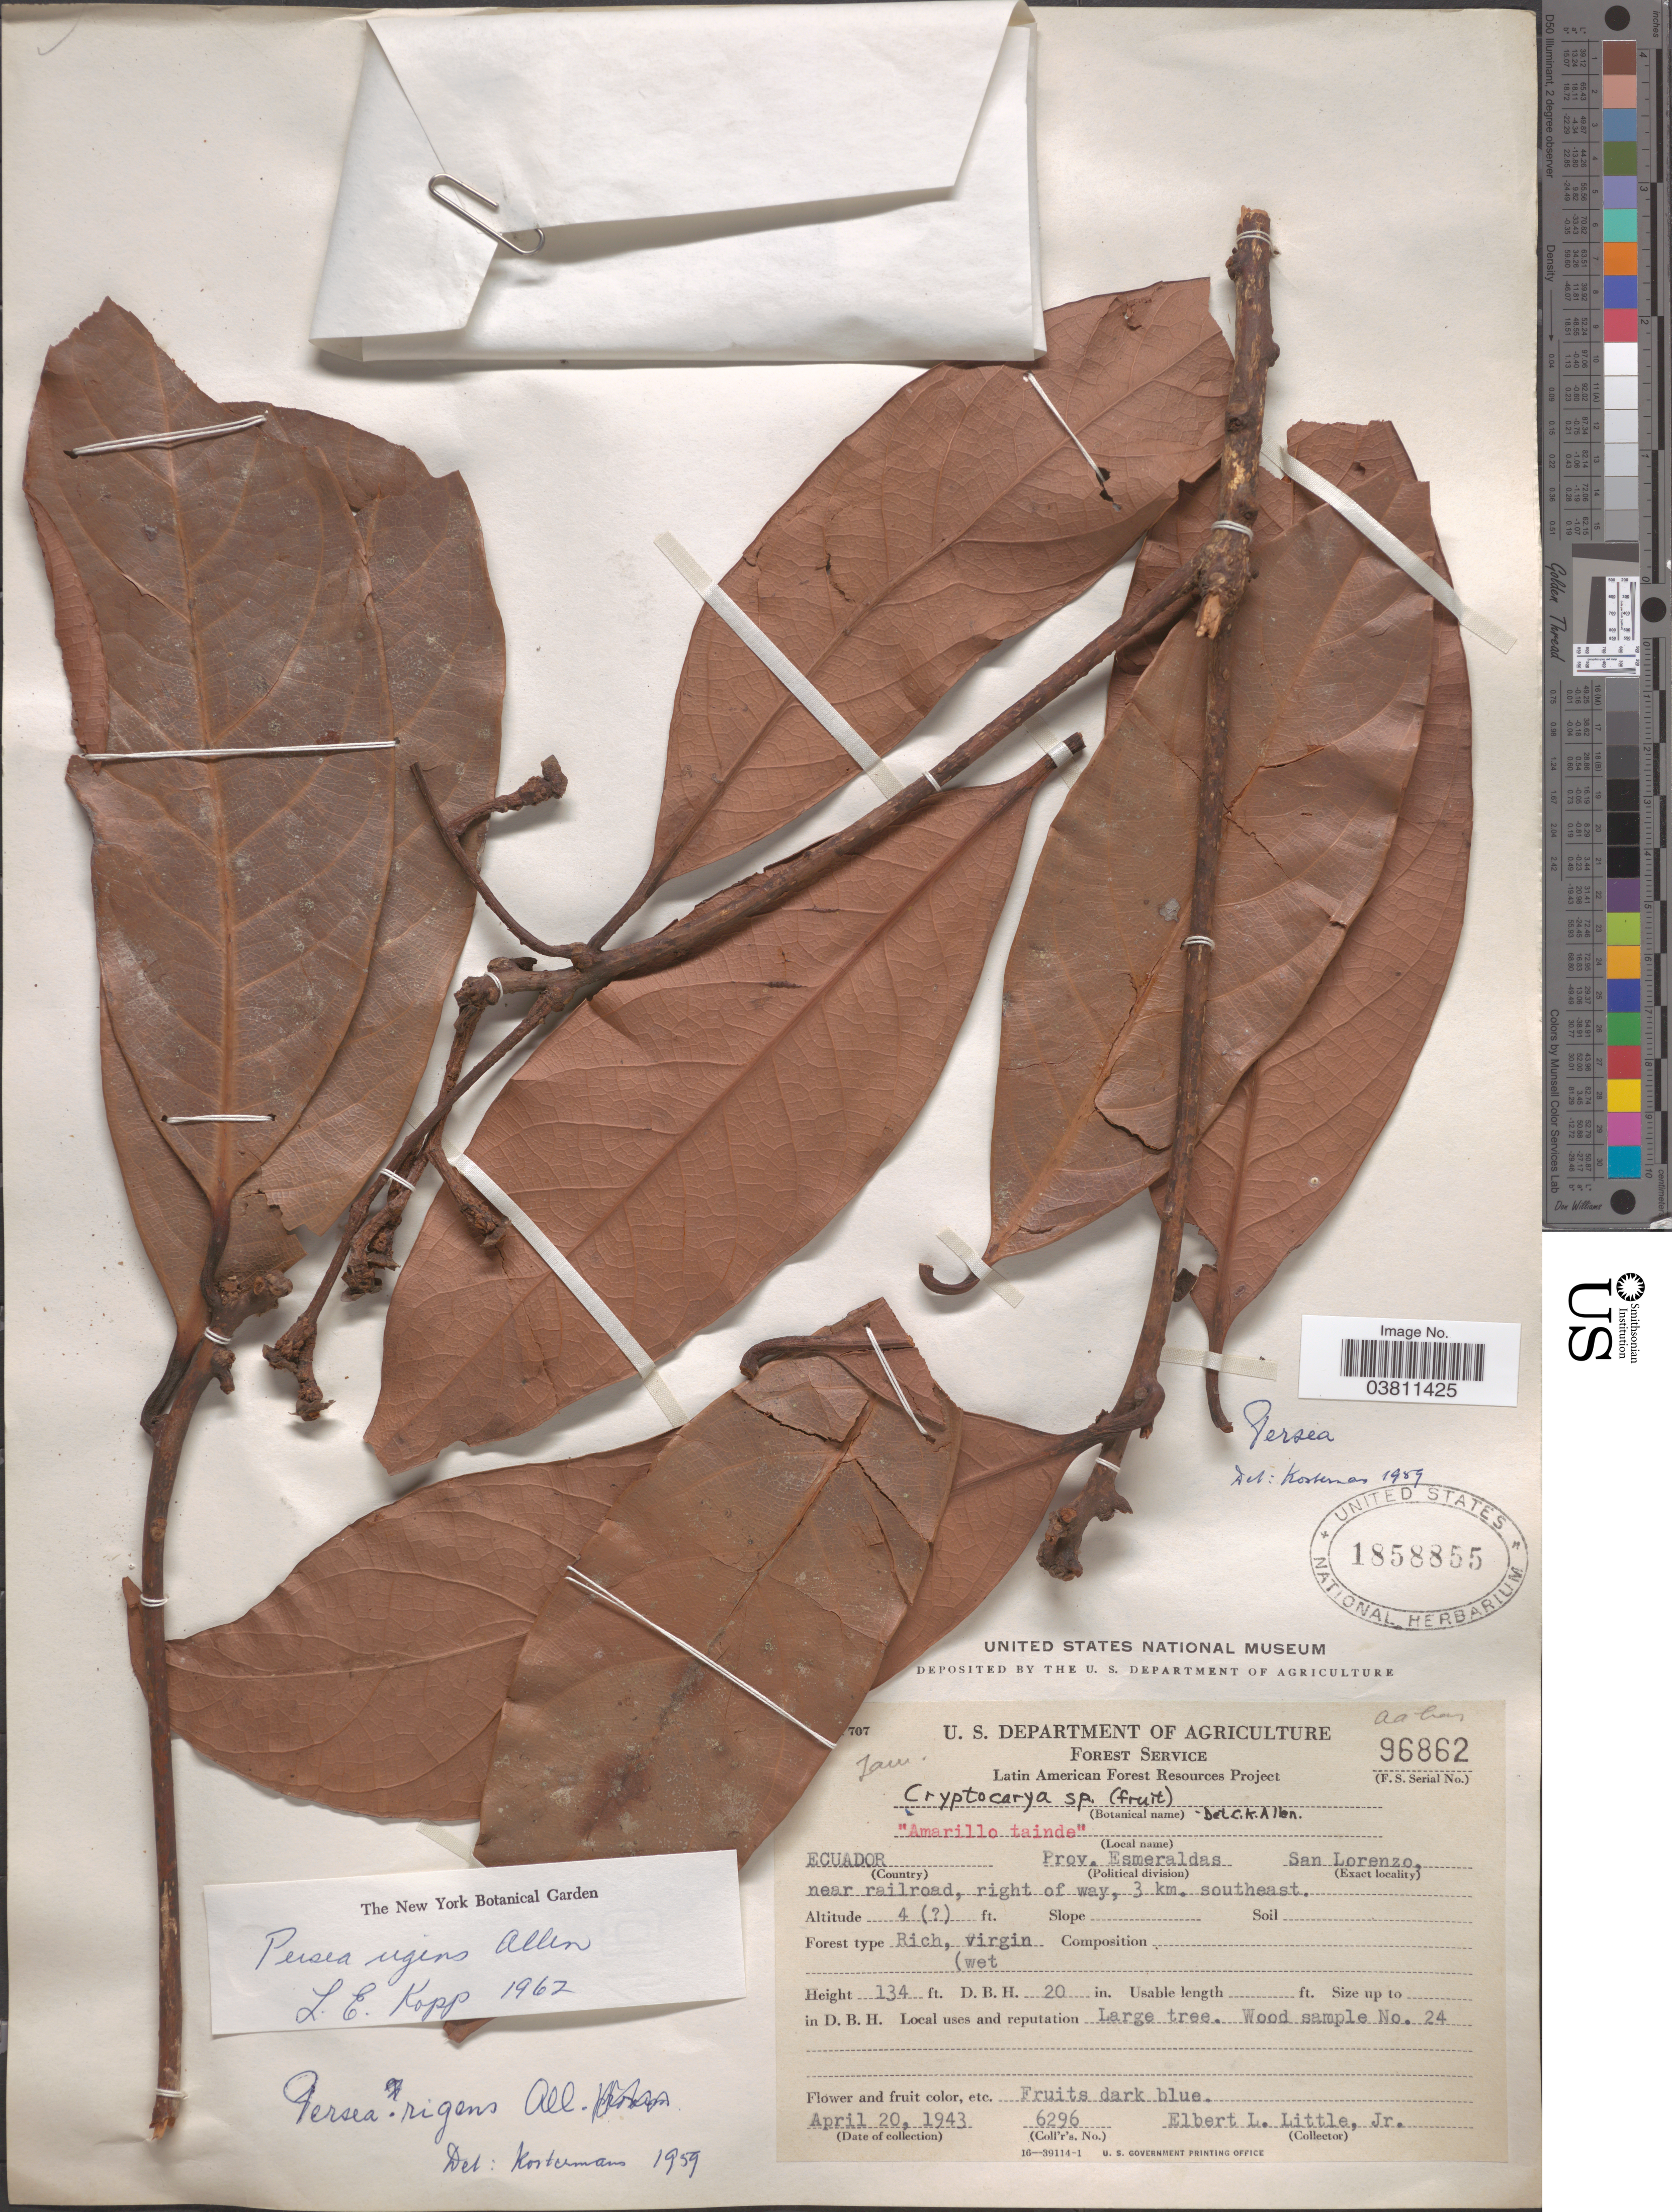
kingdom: Plantae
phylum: Tracheophyta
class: Magnoliopsida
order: Laurales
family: Lauraceae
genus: Persea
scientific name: Persea rigens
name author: C.K. Allen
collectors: E. L. Little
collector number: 6296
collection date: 1943-04-20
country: Ecuador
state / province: Esmeraldas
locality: San Lorenzo, near railroad, right of way, 3 km. southeast.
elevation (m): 1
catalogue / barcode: US 1858855